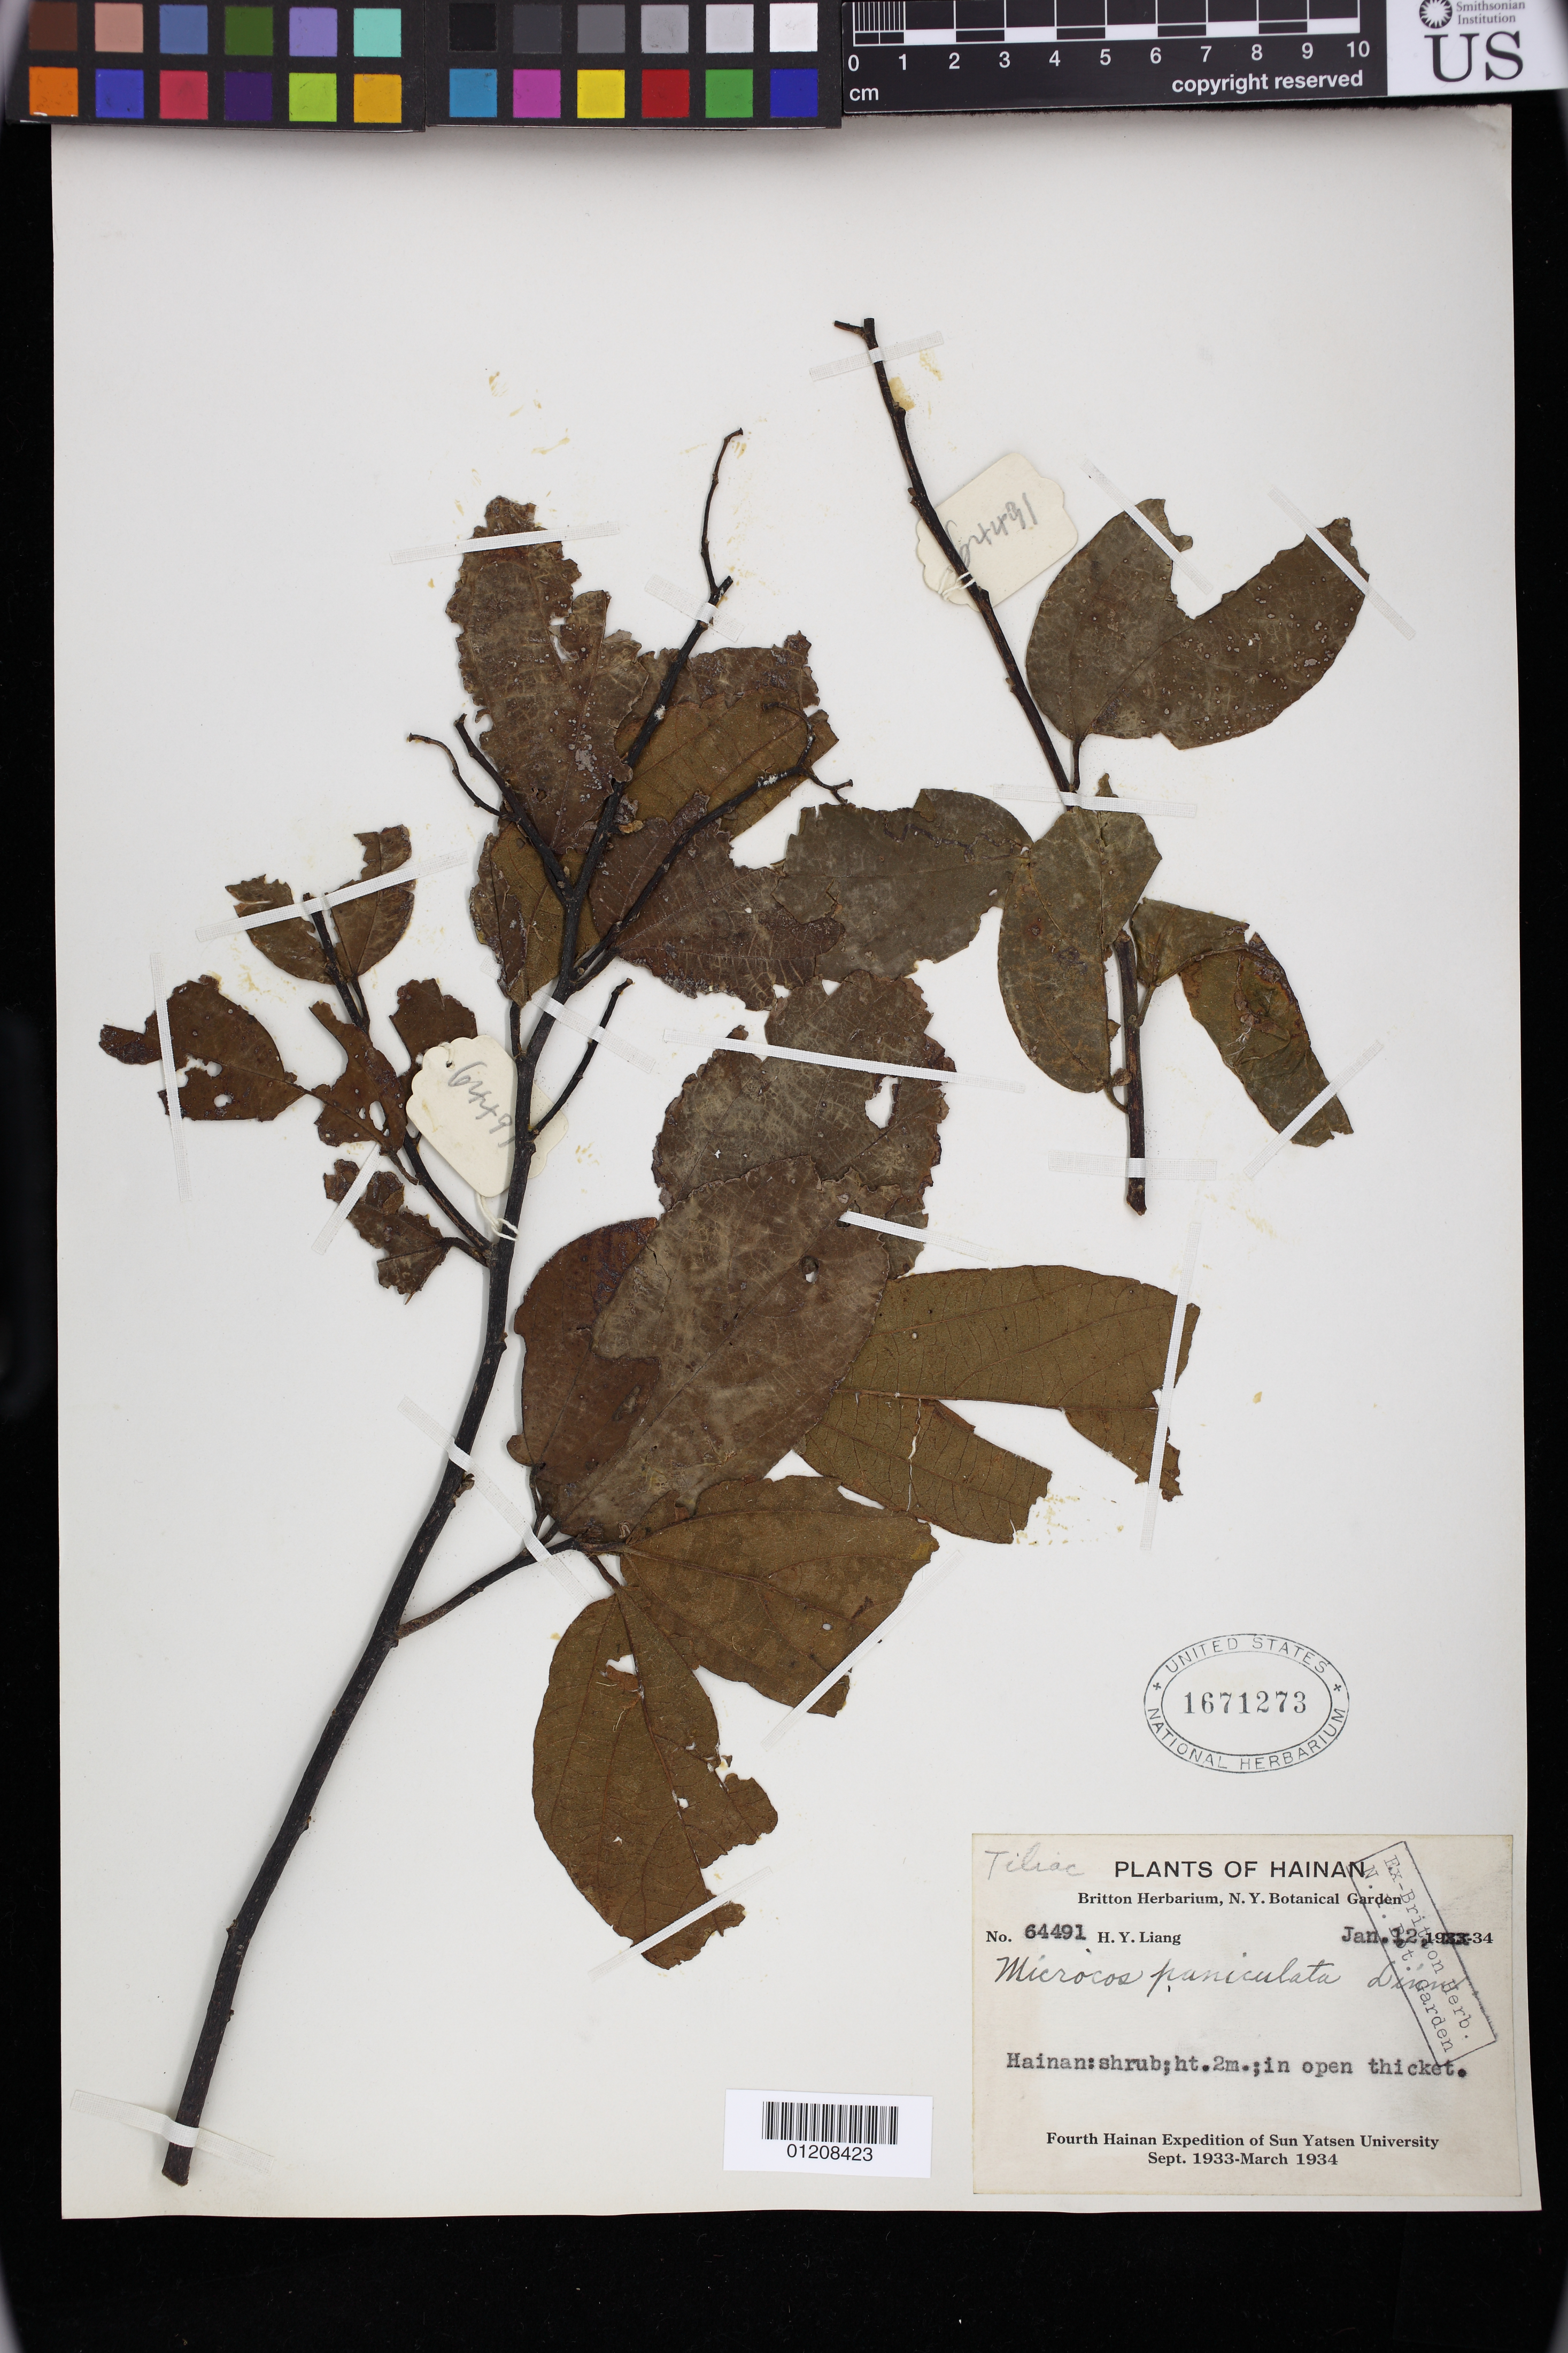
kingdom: Plantae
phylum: Tracheophyta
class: Magnoliopsida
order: Malvales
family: Malvaceae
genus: Microcos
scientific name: Microcos paniculata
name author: L.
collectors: H. Y. Liang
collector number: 64491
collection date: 1934-01-12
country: China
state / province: Hainan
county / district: Hainan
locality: in open thicket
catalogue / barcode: US 1671273